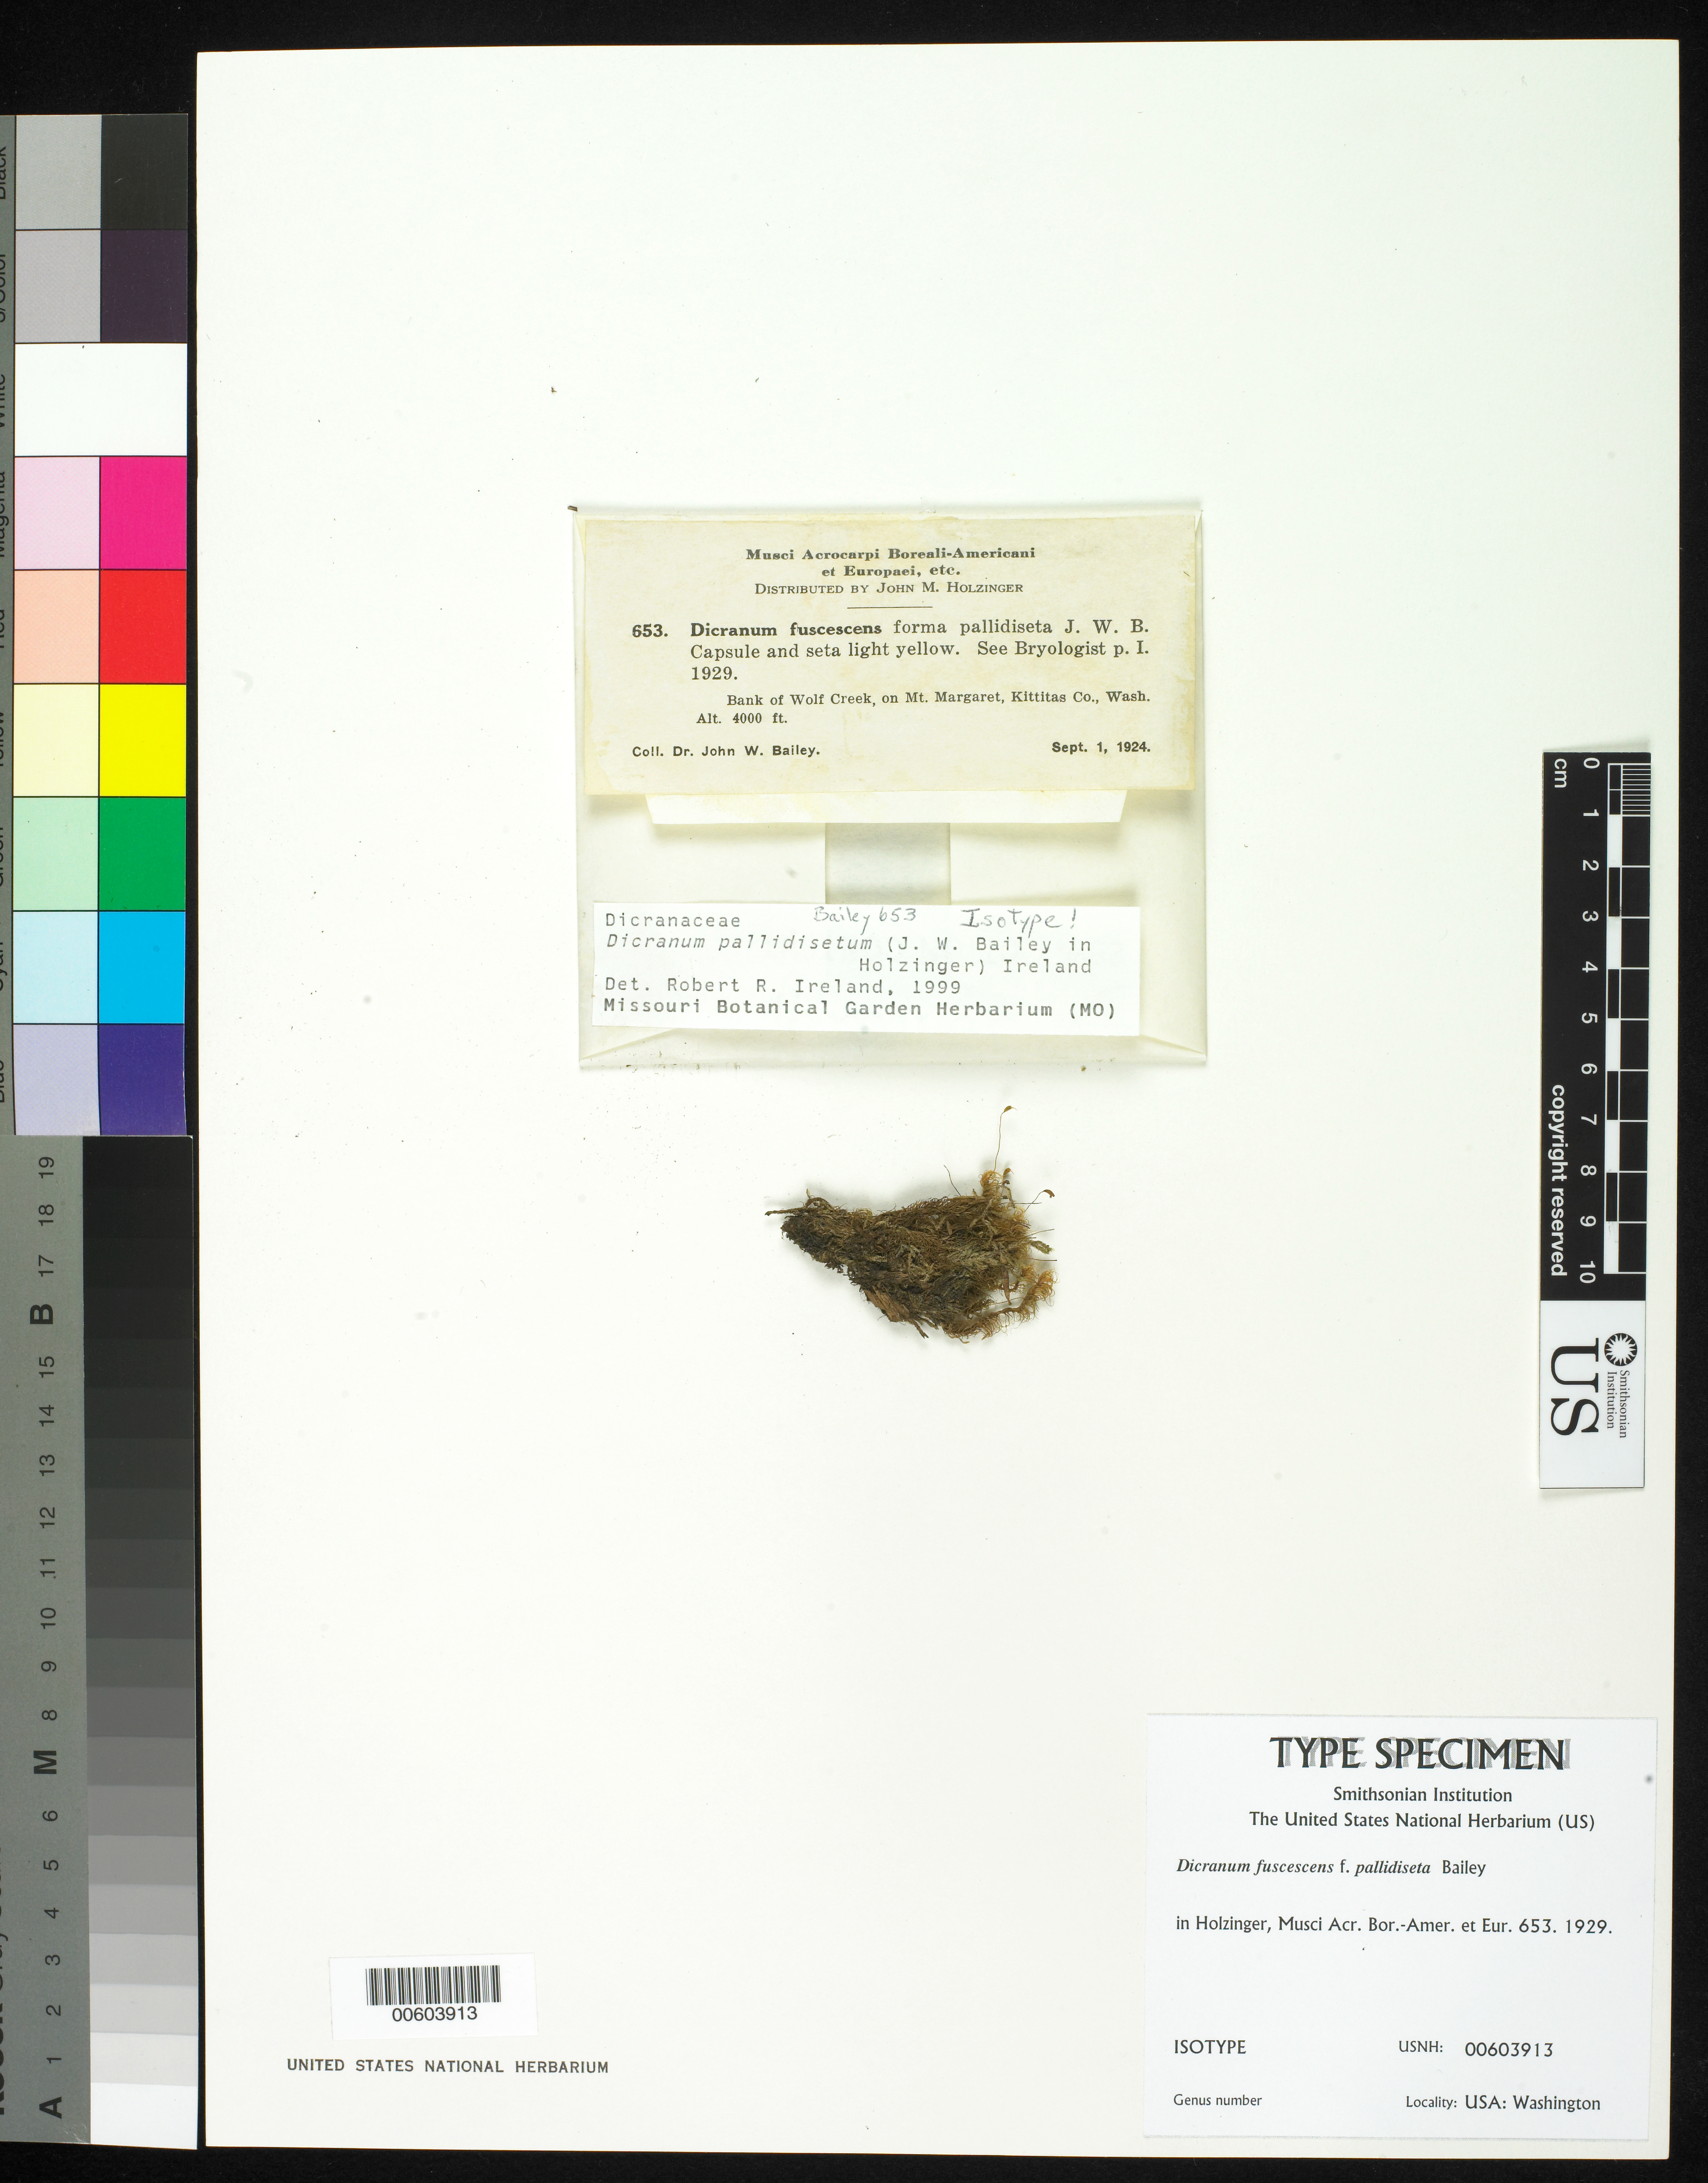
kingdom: Plantae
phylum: Bryophyta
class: Bryopsida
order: Dicranales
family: Dicranaceae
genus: Dicranum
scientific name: Dicranum fuscescens f. pallidiseta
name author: J. Bailey in Holz.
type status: Isotype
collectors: J. W. Bailey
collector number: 653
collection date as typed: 01 Sep 1924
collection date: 1924-09-01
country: United States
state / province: Washington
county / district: Kittitas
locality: Bank of Wolf Creek, on Mt. Margaret.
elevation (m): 1219